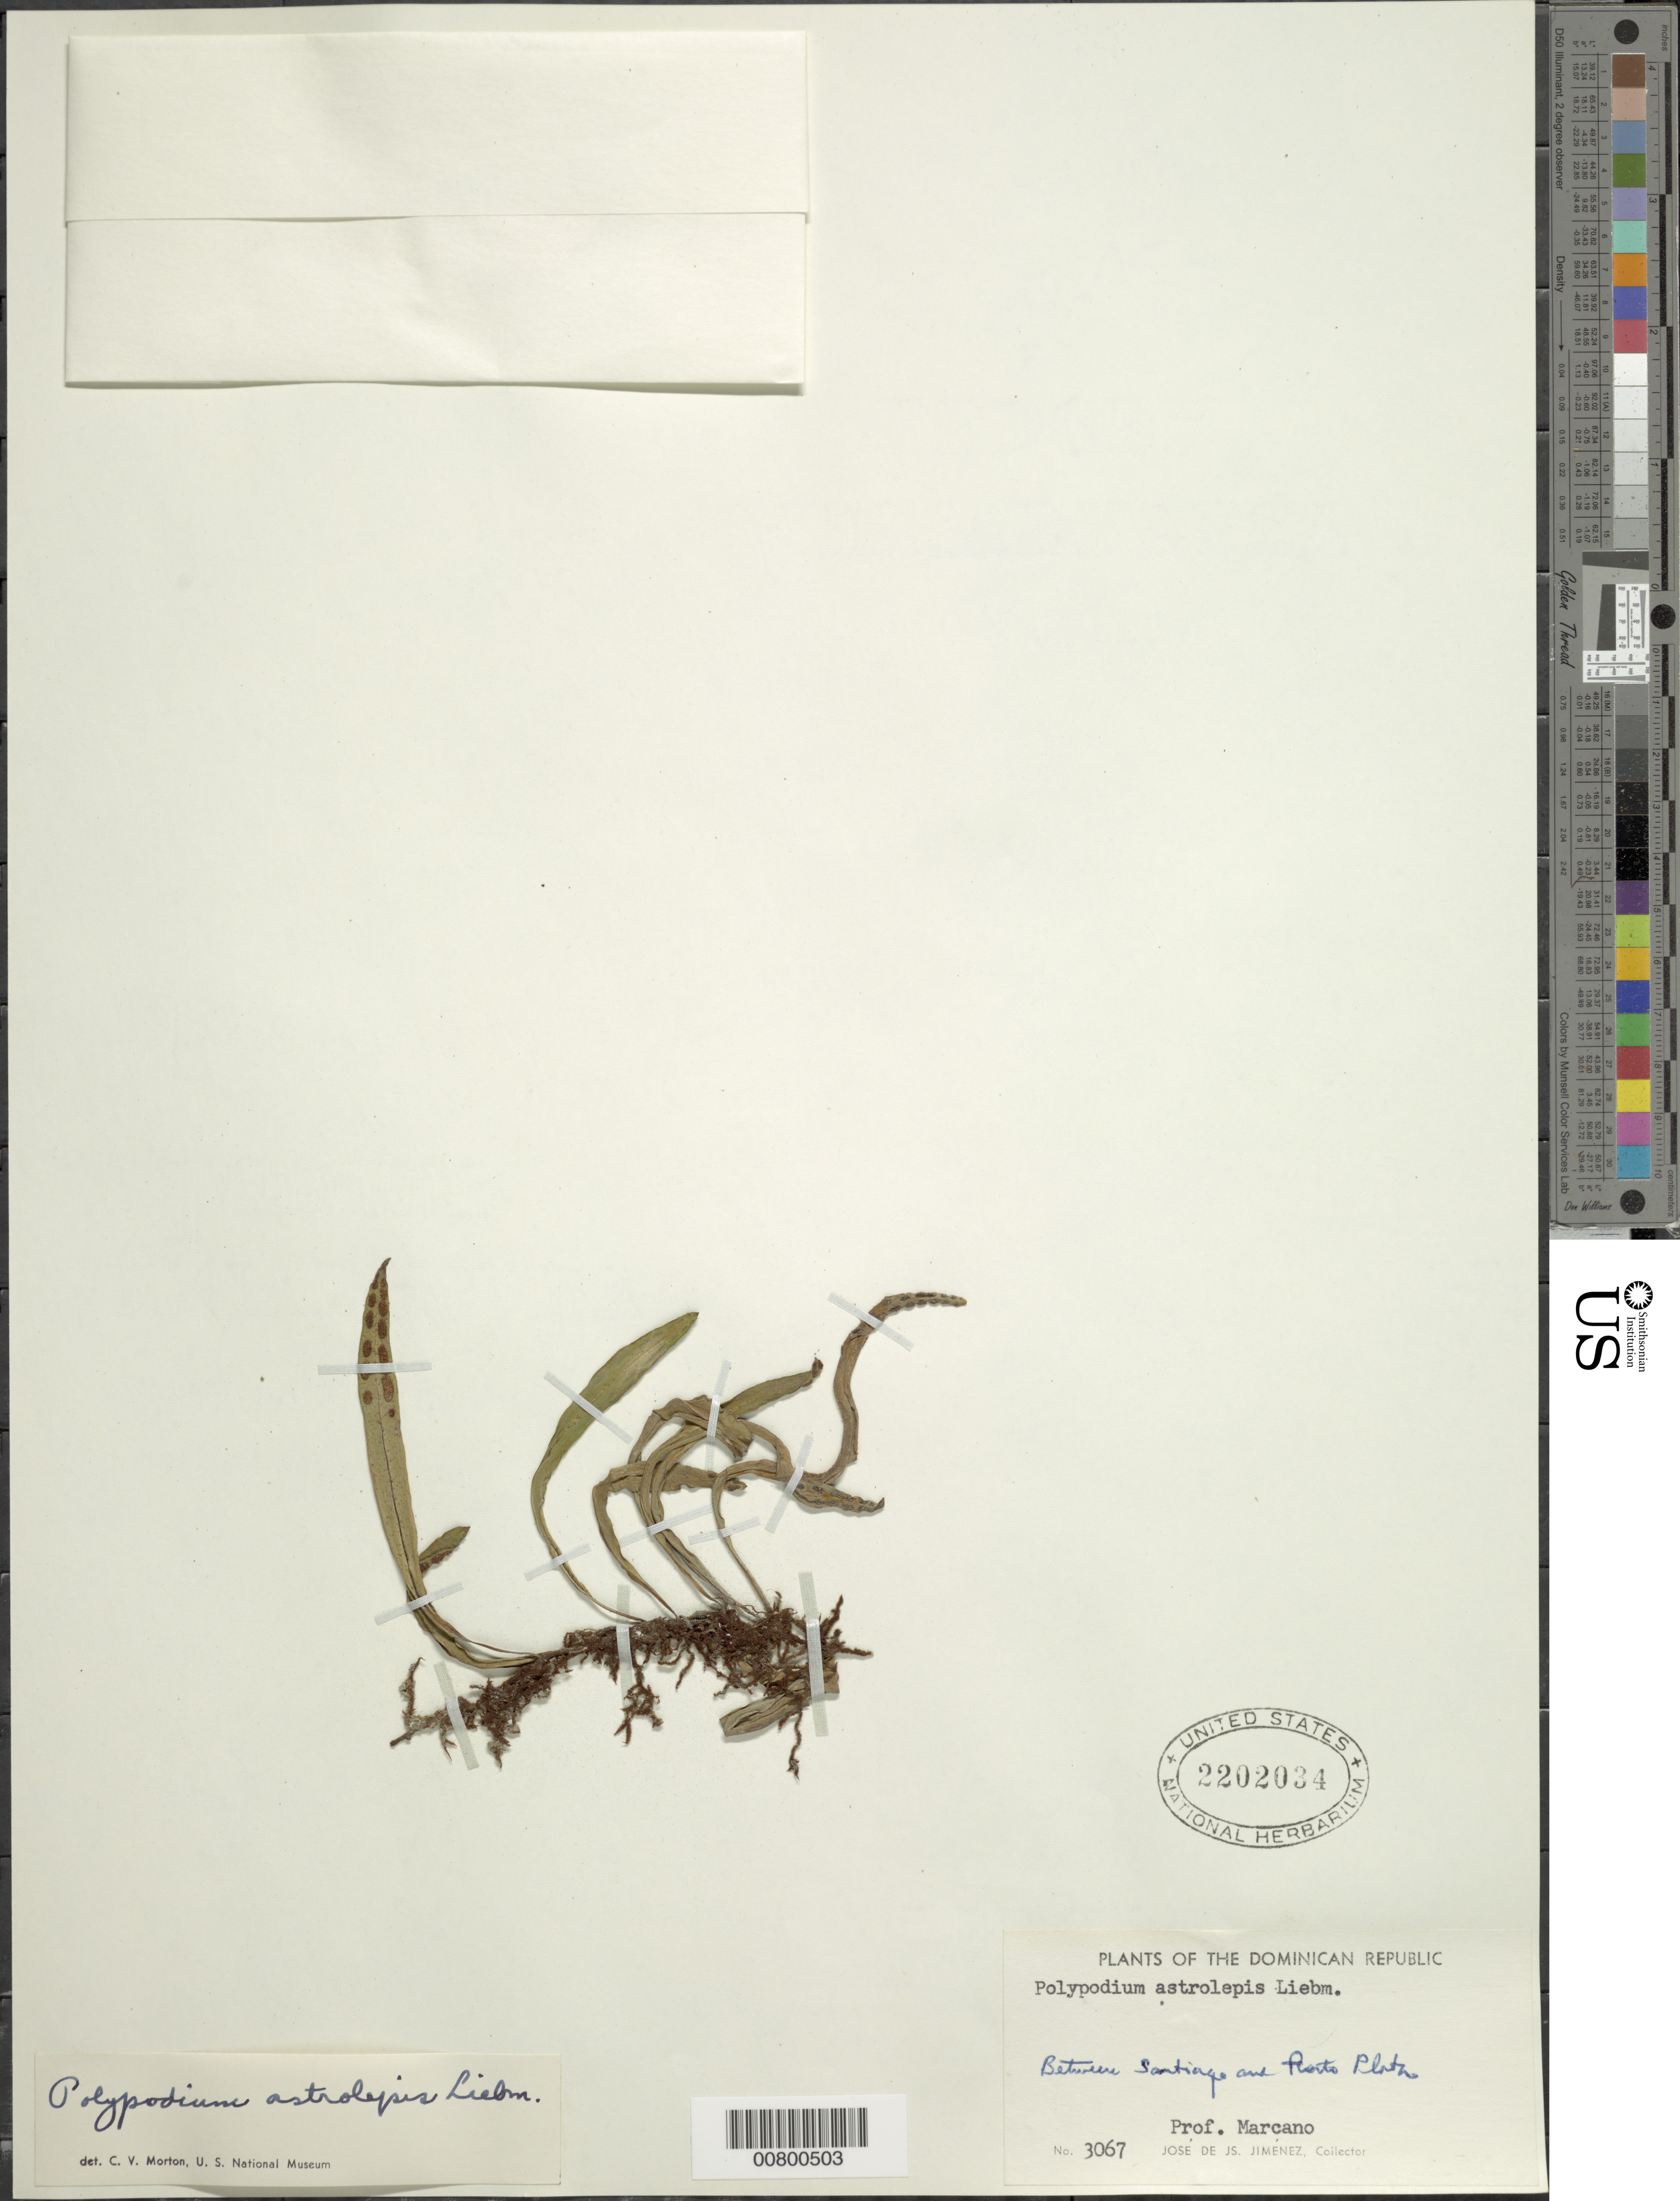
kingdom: Plantae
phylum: Tracheophyta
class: Polypodiopsida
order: Polypodiales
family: Polypodiaceae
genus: Pleopeltis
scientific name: Pleopeltis astrolepis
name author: (Liebm.) E. Fourn.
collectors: E. J. Marcano F. & J. J. Jiménez Almonte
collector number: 3067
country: Dominican Republic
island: Hispaniola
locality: Santiago to Puerto Plata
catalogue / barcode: US 2202034